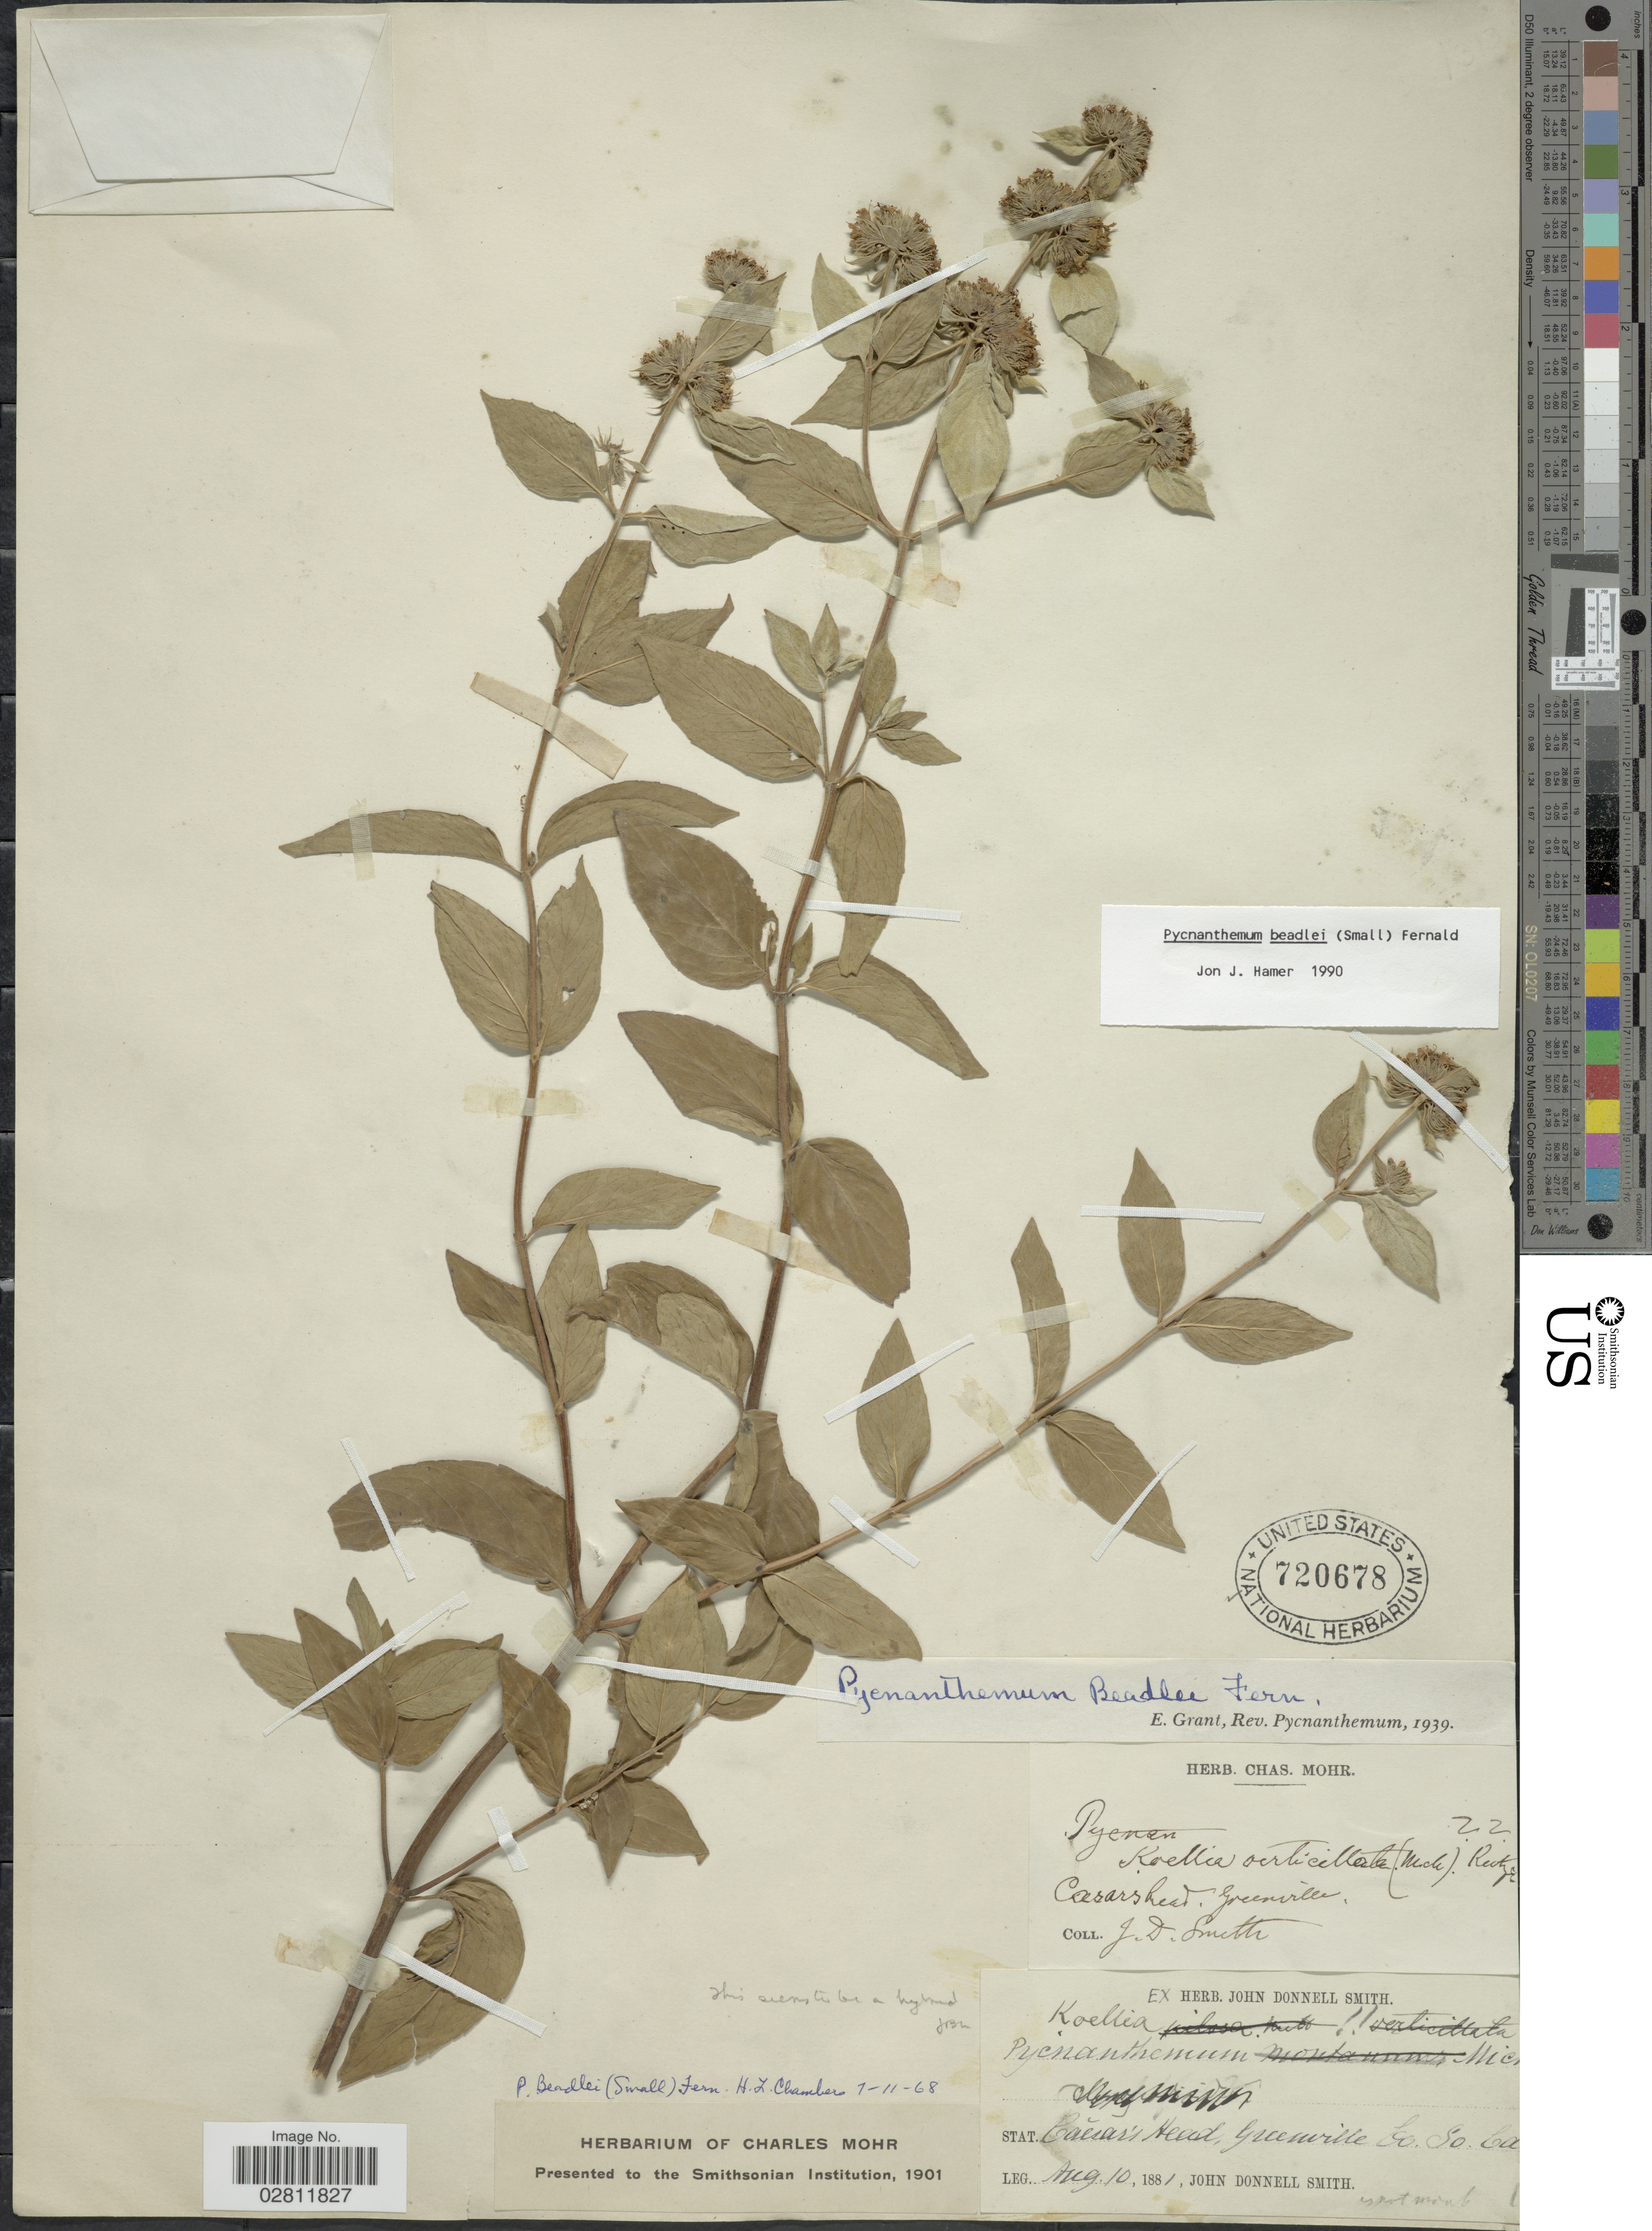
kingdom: Plantae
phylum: Tracheophyta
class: Magnoliopsida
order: Lamiales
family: Lamiaceae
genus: Pycnanthemum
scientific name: Pycnanthemum beadlei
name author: (Small) Fernald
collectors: J. Donnell Smith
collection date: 1881-08-10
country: United States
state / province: South Carolina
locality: Caěsar's Head, Greenville Co.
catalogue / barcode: US 720678